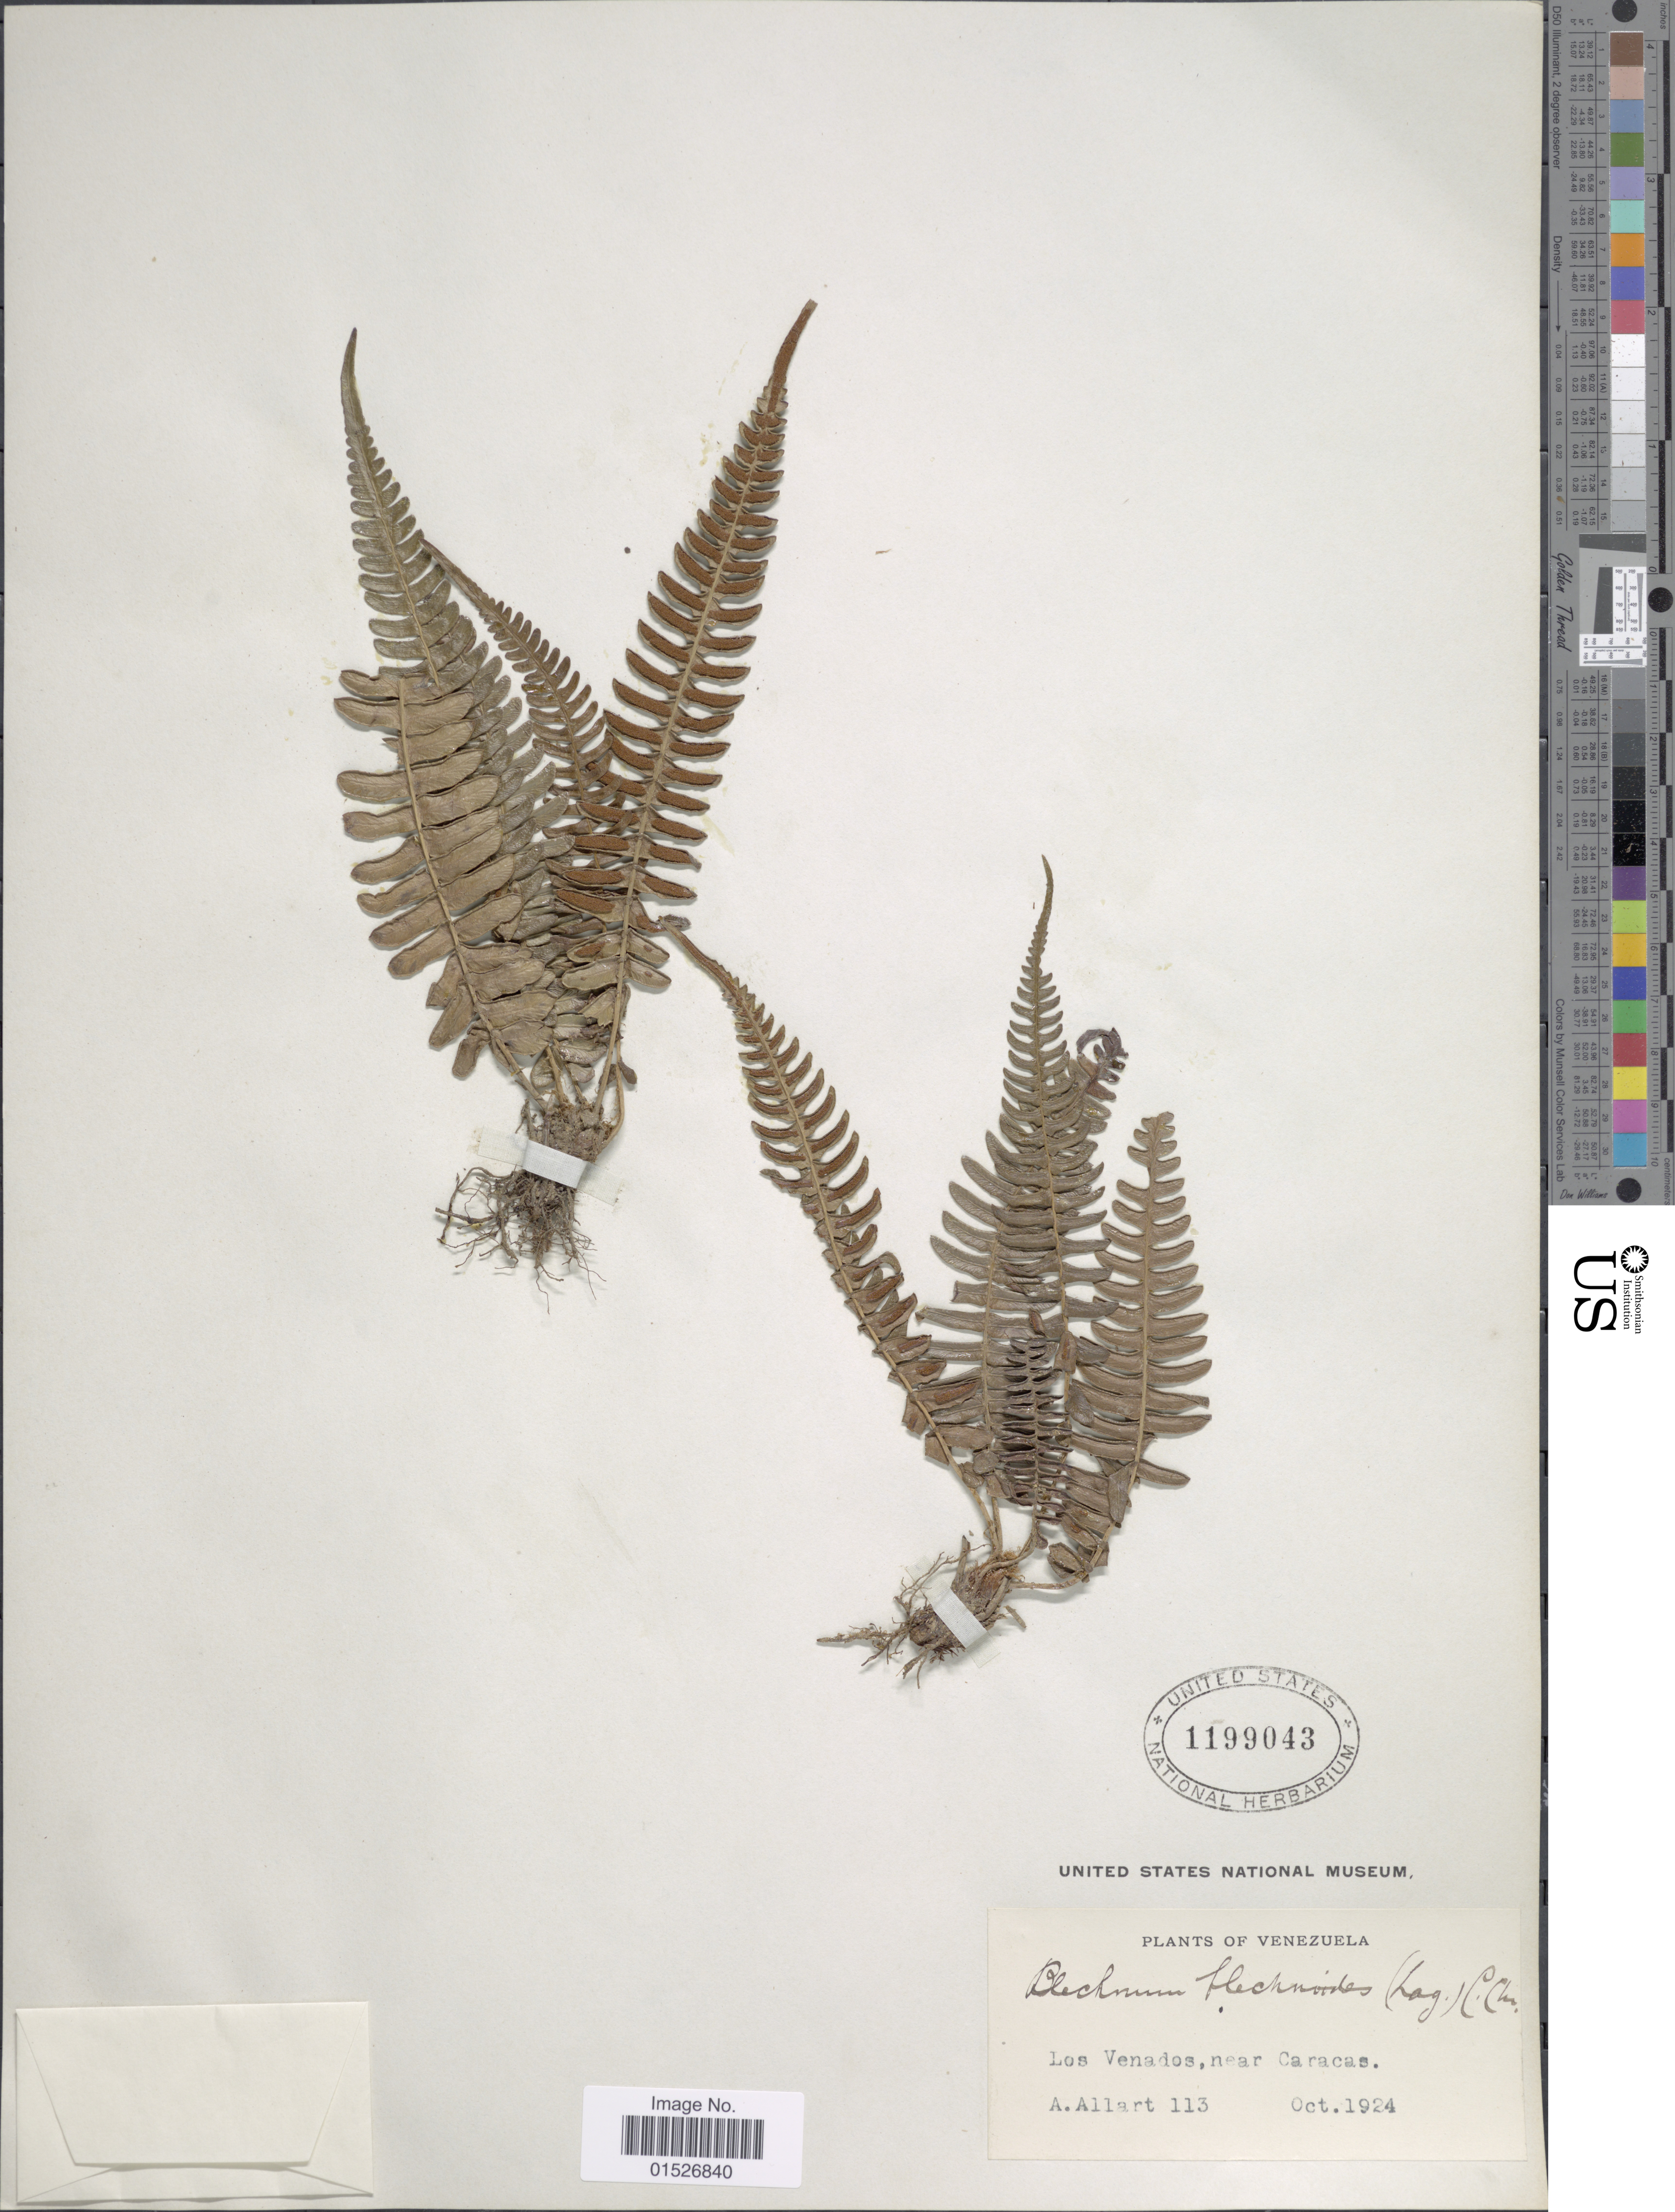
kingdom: Plantae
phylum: Tracheophyta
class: Polypodiopsida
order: Polypodiales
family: Blechnaceae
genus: Blechnum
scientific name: Blechnum polypodioides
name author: Raddi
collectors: A. Allart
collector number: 113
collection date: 1924-10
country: Venezuela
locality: Los Venados, near Caracas.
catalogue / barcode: US 1199043